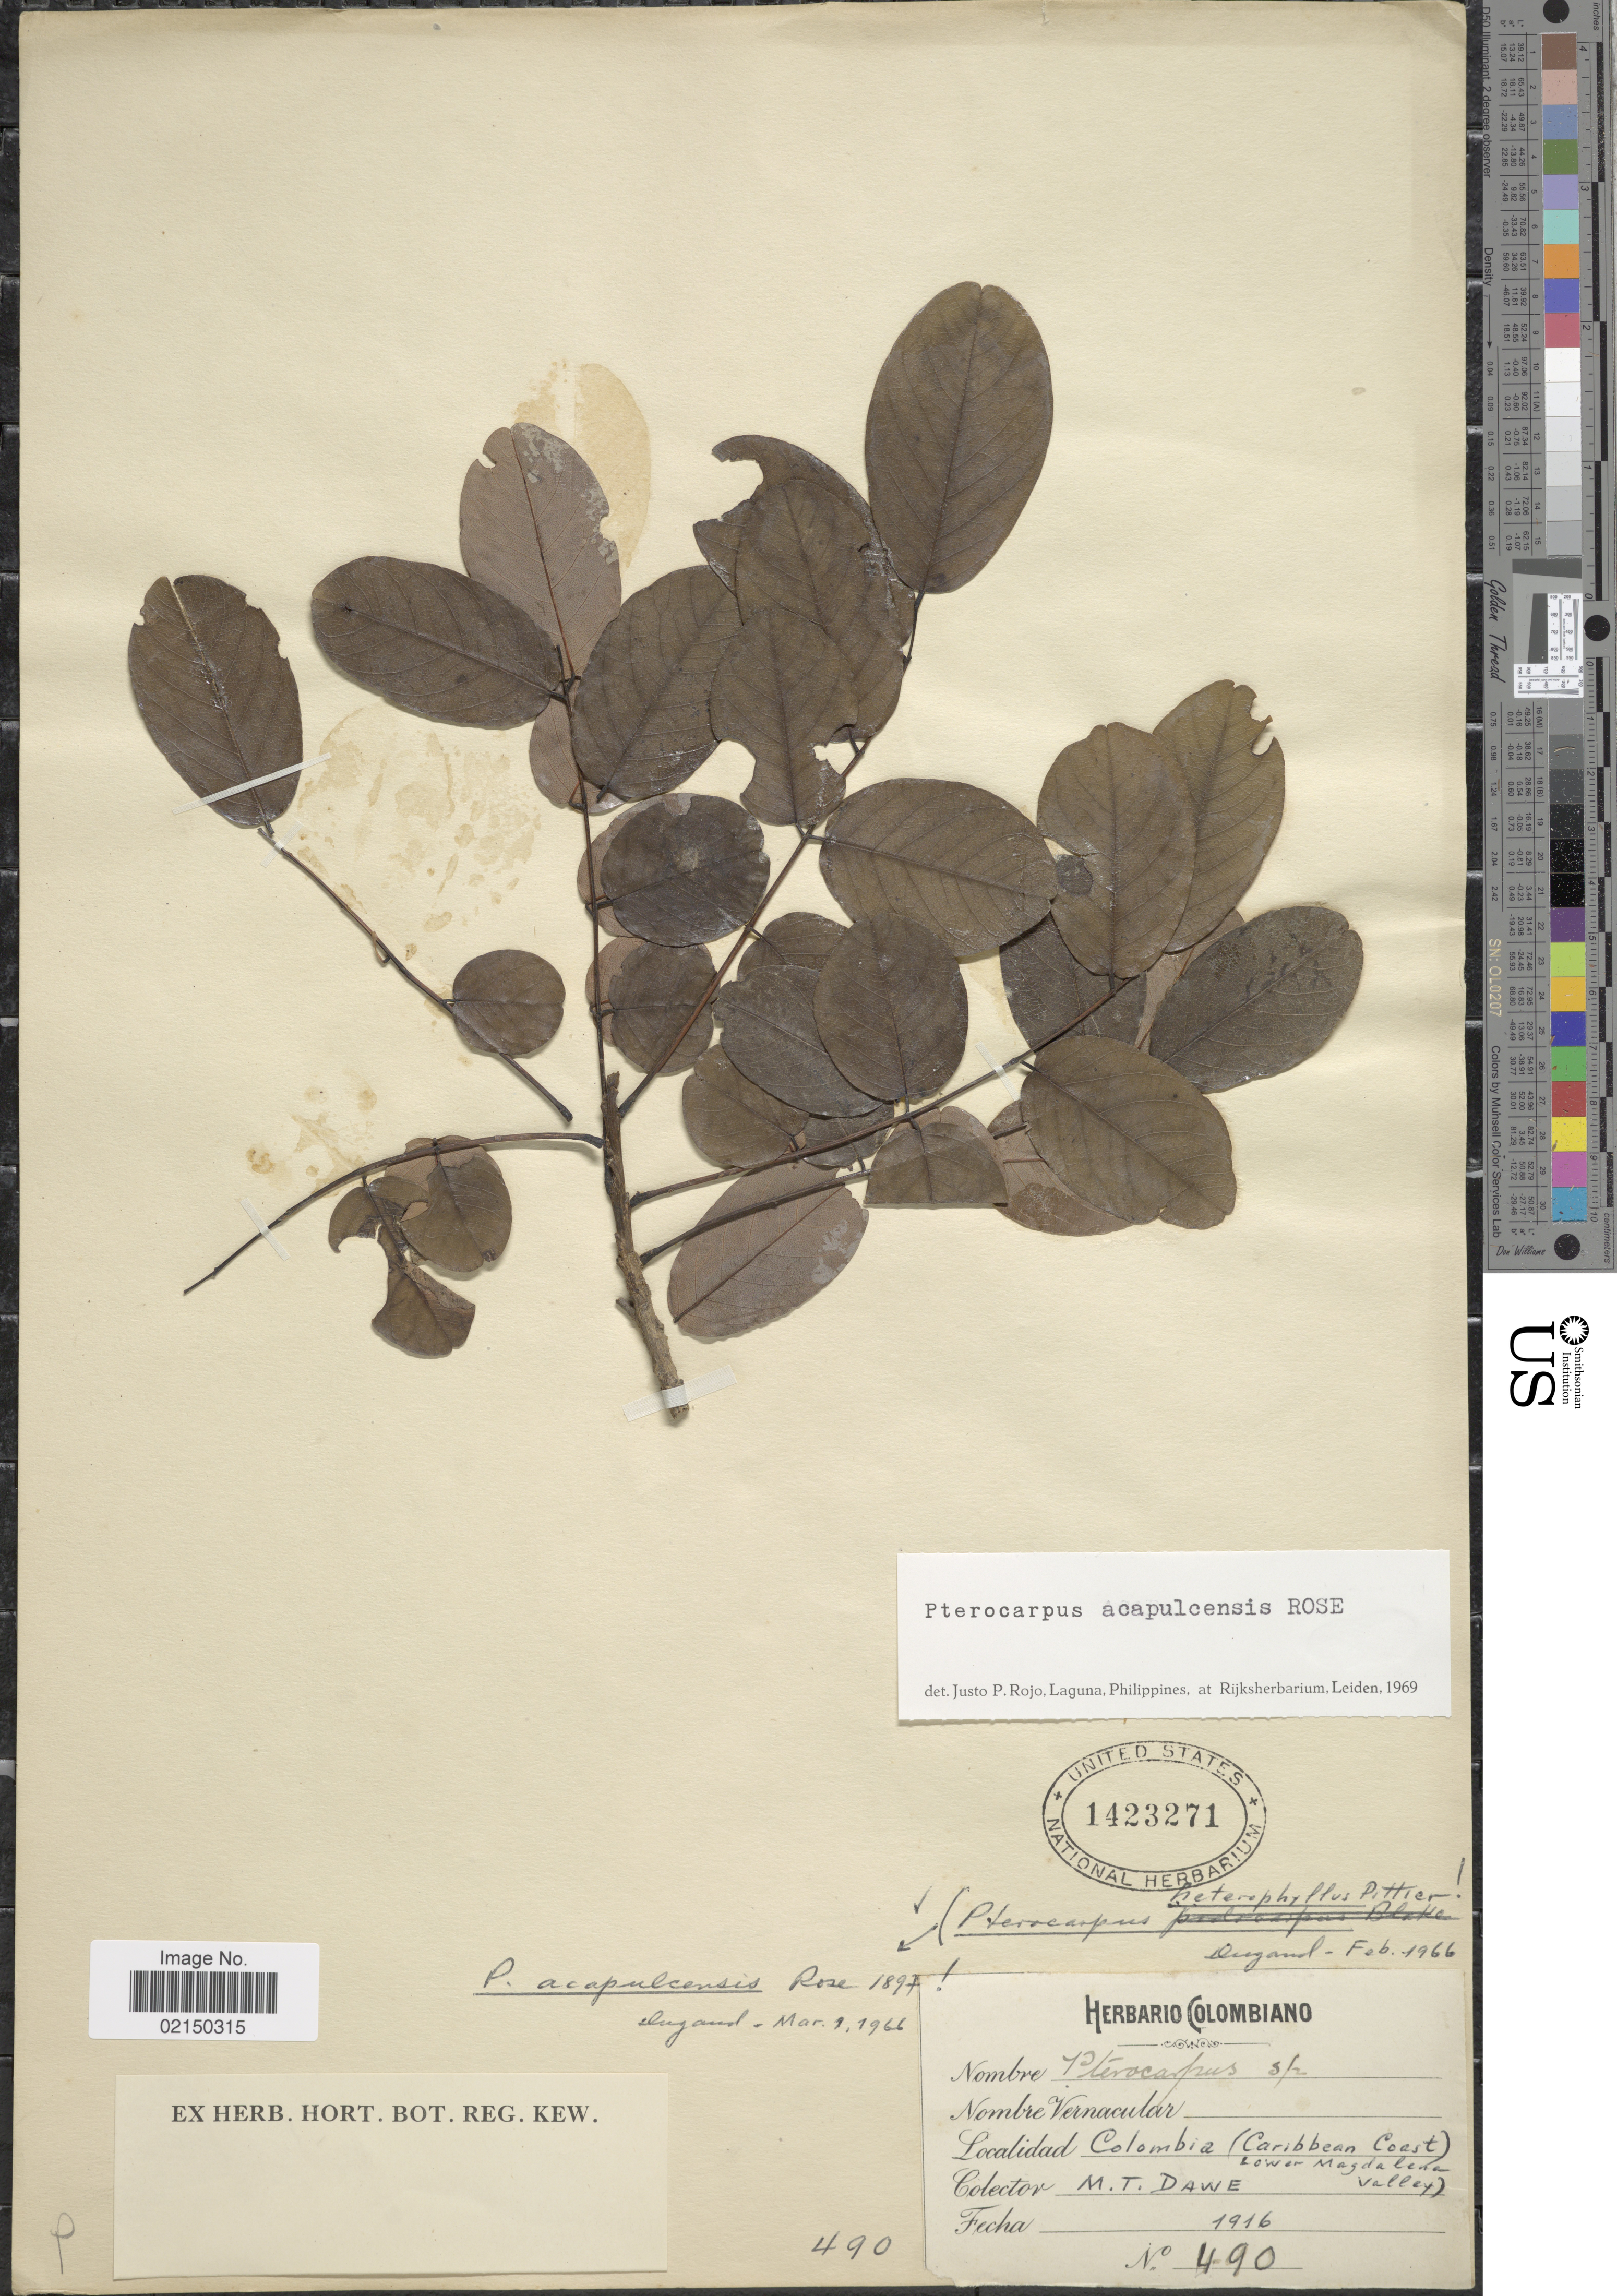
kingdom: Plantae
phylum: Tracheophyta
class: Magnoliopsida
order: Fabales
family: Fabaceae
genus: Pterocarpus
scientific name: Pterocarpus acapulcensis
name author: Rose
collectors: M. T. Dawe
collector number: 490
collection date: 1916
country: Colombia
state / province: Magdalena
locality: Lower Magdalena Valley (Caribbean Coast).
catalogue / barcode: US 1423271